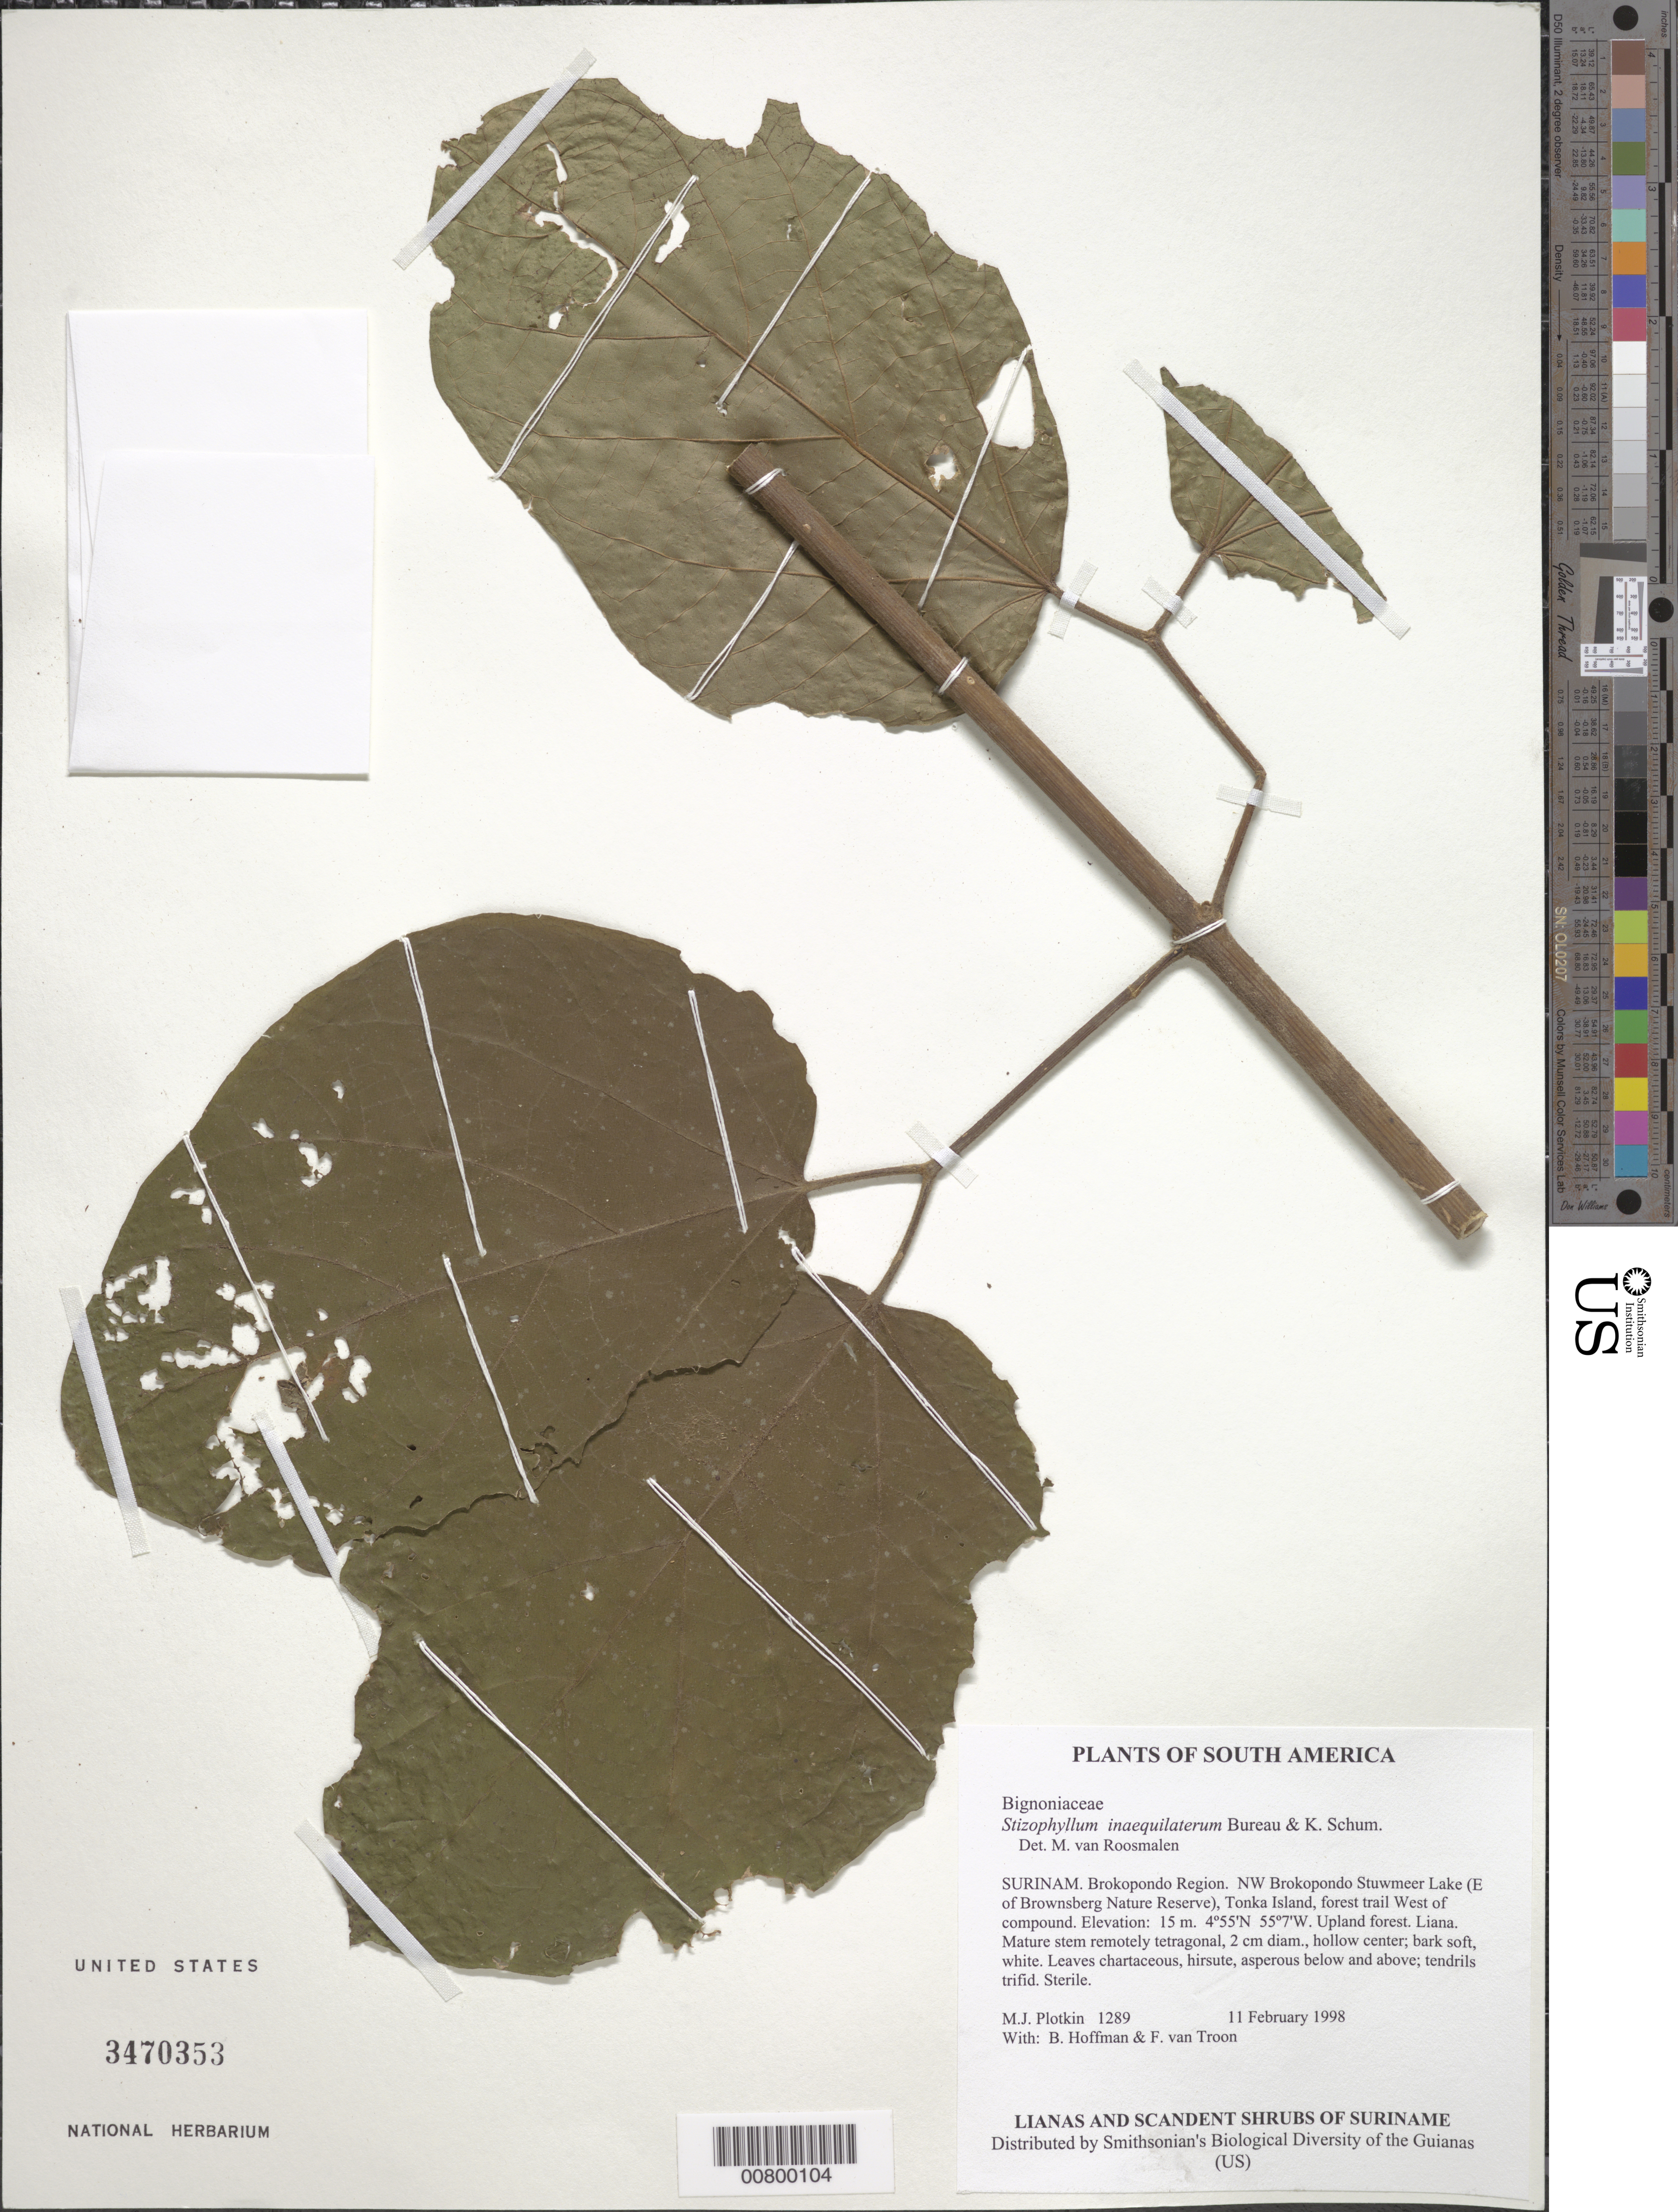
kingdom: Plantae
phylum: Tracheophyta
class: Magnoliopsida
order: Lamiales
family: Bignoniaceae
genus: Stizophyllum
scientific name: Stizophyllum inaequilaterum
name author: Bureau & K. Schum.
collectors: M. Plotkin, B. Hoffman & F. Van Troon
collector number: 1289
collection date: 1998-02-11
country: Suriname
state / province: Brokopondo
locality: Brokopondo Region. NW Brokopondo Stuwmeer Lake (E of Brownsberg Nature Reserve), Tonka Island, forest trail West of compound. Upland forest.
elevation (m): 15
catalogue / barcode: US 3470353